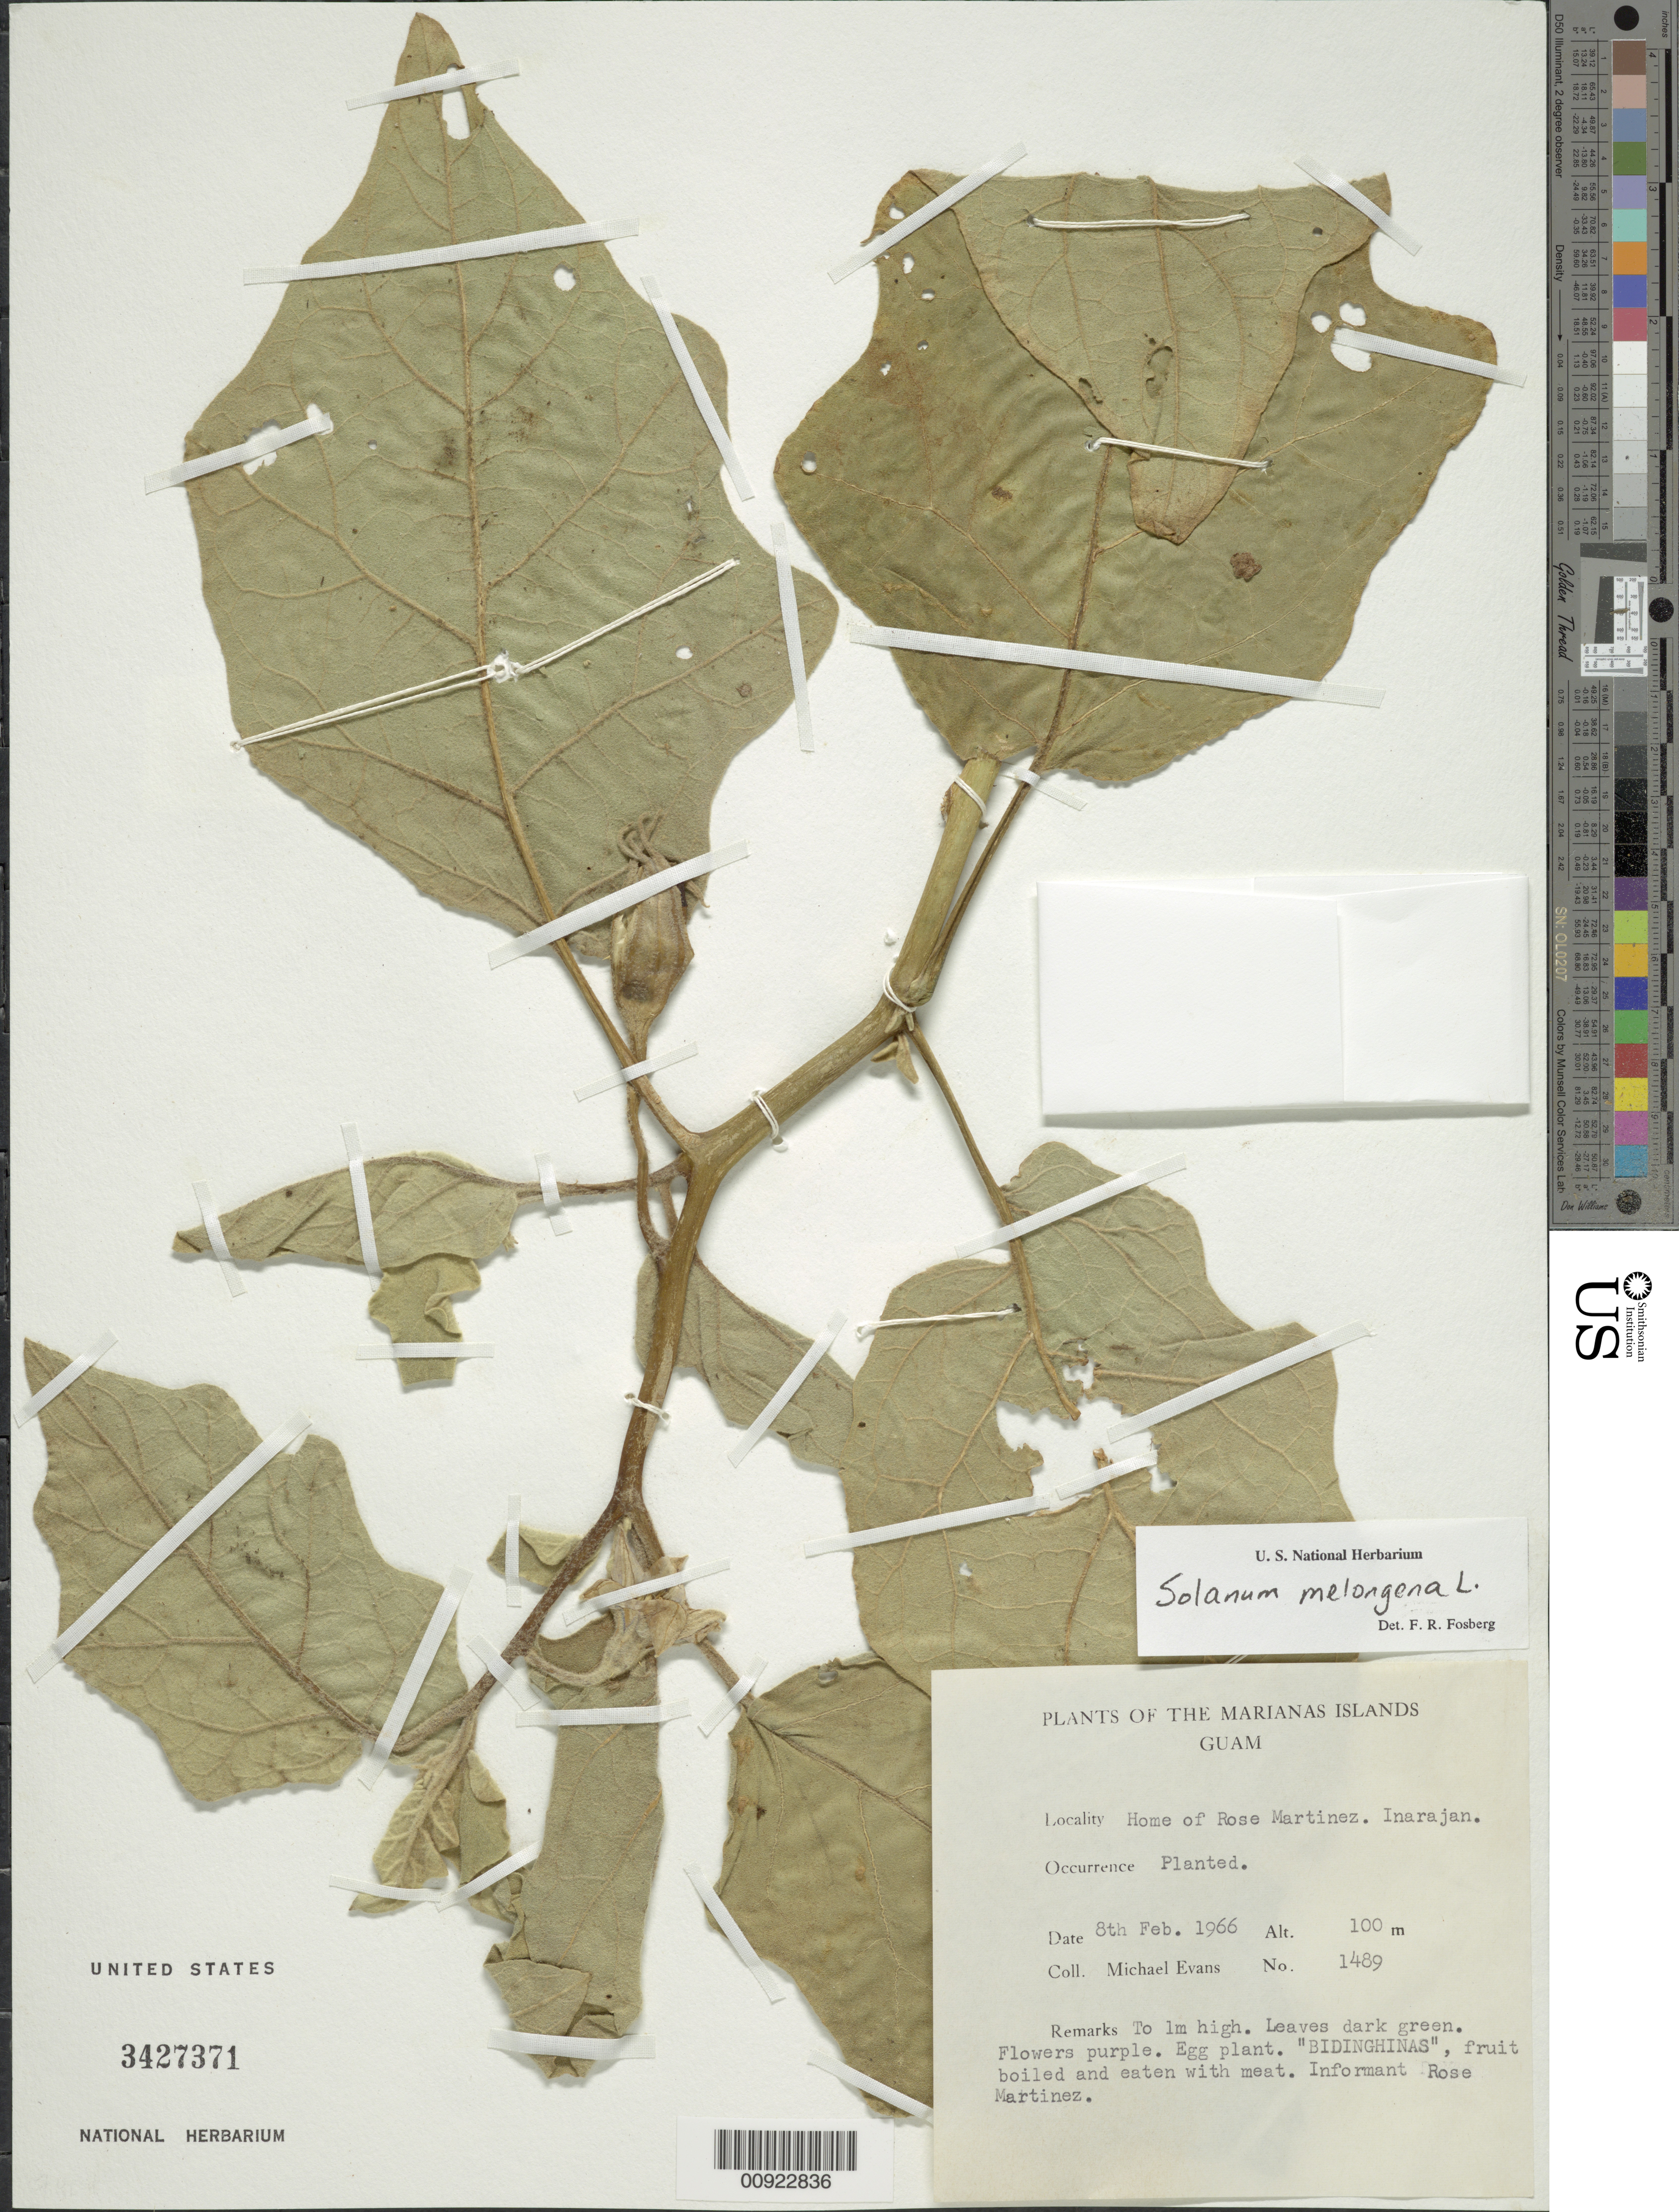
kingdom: Plantae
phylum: Tracheophyta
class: Magnoliopsida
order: Solanales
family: Solanaceae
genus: Solanum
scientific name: Solanum melongena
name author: L.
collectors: M. Evans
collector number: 1489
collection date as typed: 08 Feb 1966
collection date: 1966-02-08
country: Guam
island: Guam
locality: Inarajan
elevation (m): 100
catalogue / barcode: US 3427371